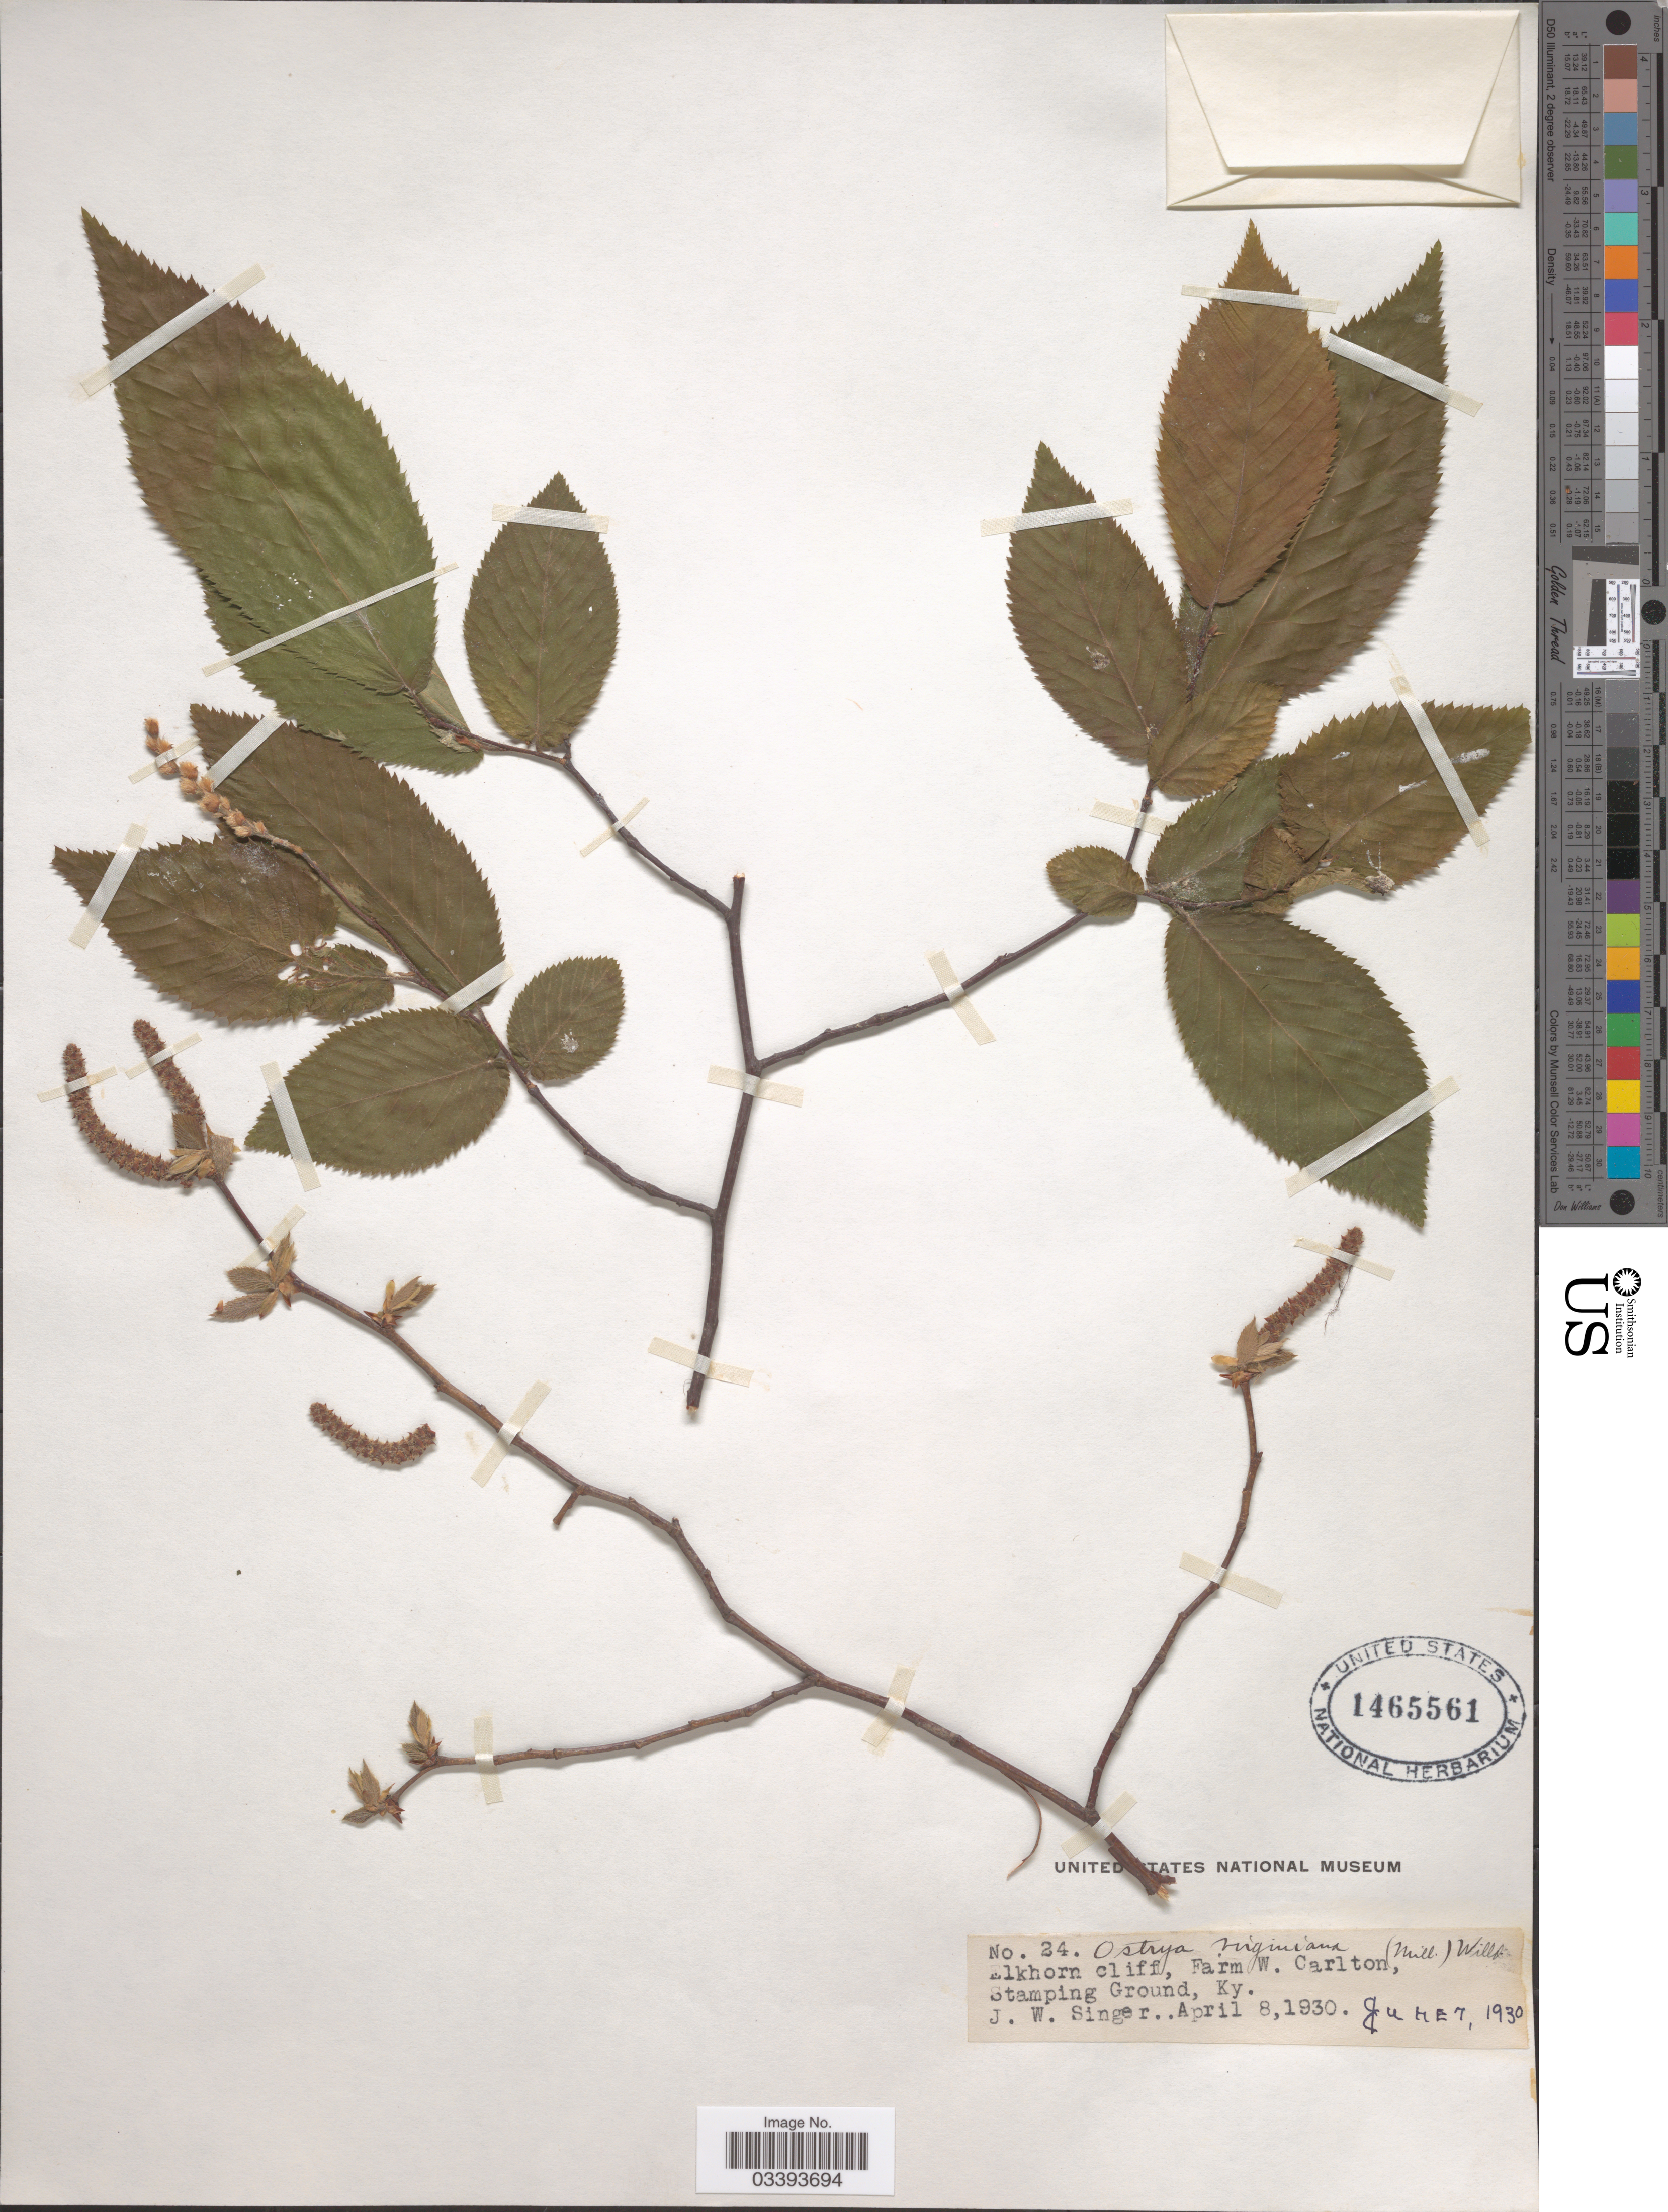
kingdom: Plantae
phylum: Tracheophyta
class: Magnoliopsida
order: Fagales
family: Betulaceae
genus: Ostrya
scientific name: Ostrya virginiana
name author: (Mill.) K. Koch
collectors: J. EW. Singer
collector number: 24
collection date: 1930-06-07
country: United States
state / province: Kentucky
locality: Elkhorn cliff, Farm W. Carlton, Stamping Ground.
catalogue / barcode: US 1465561